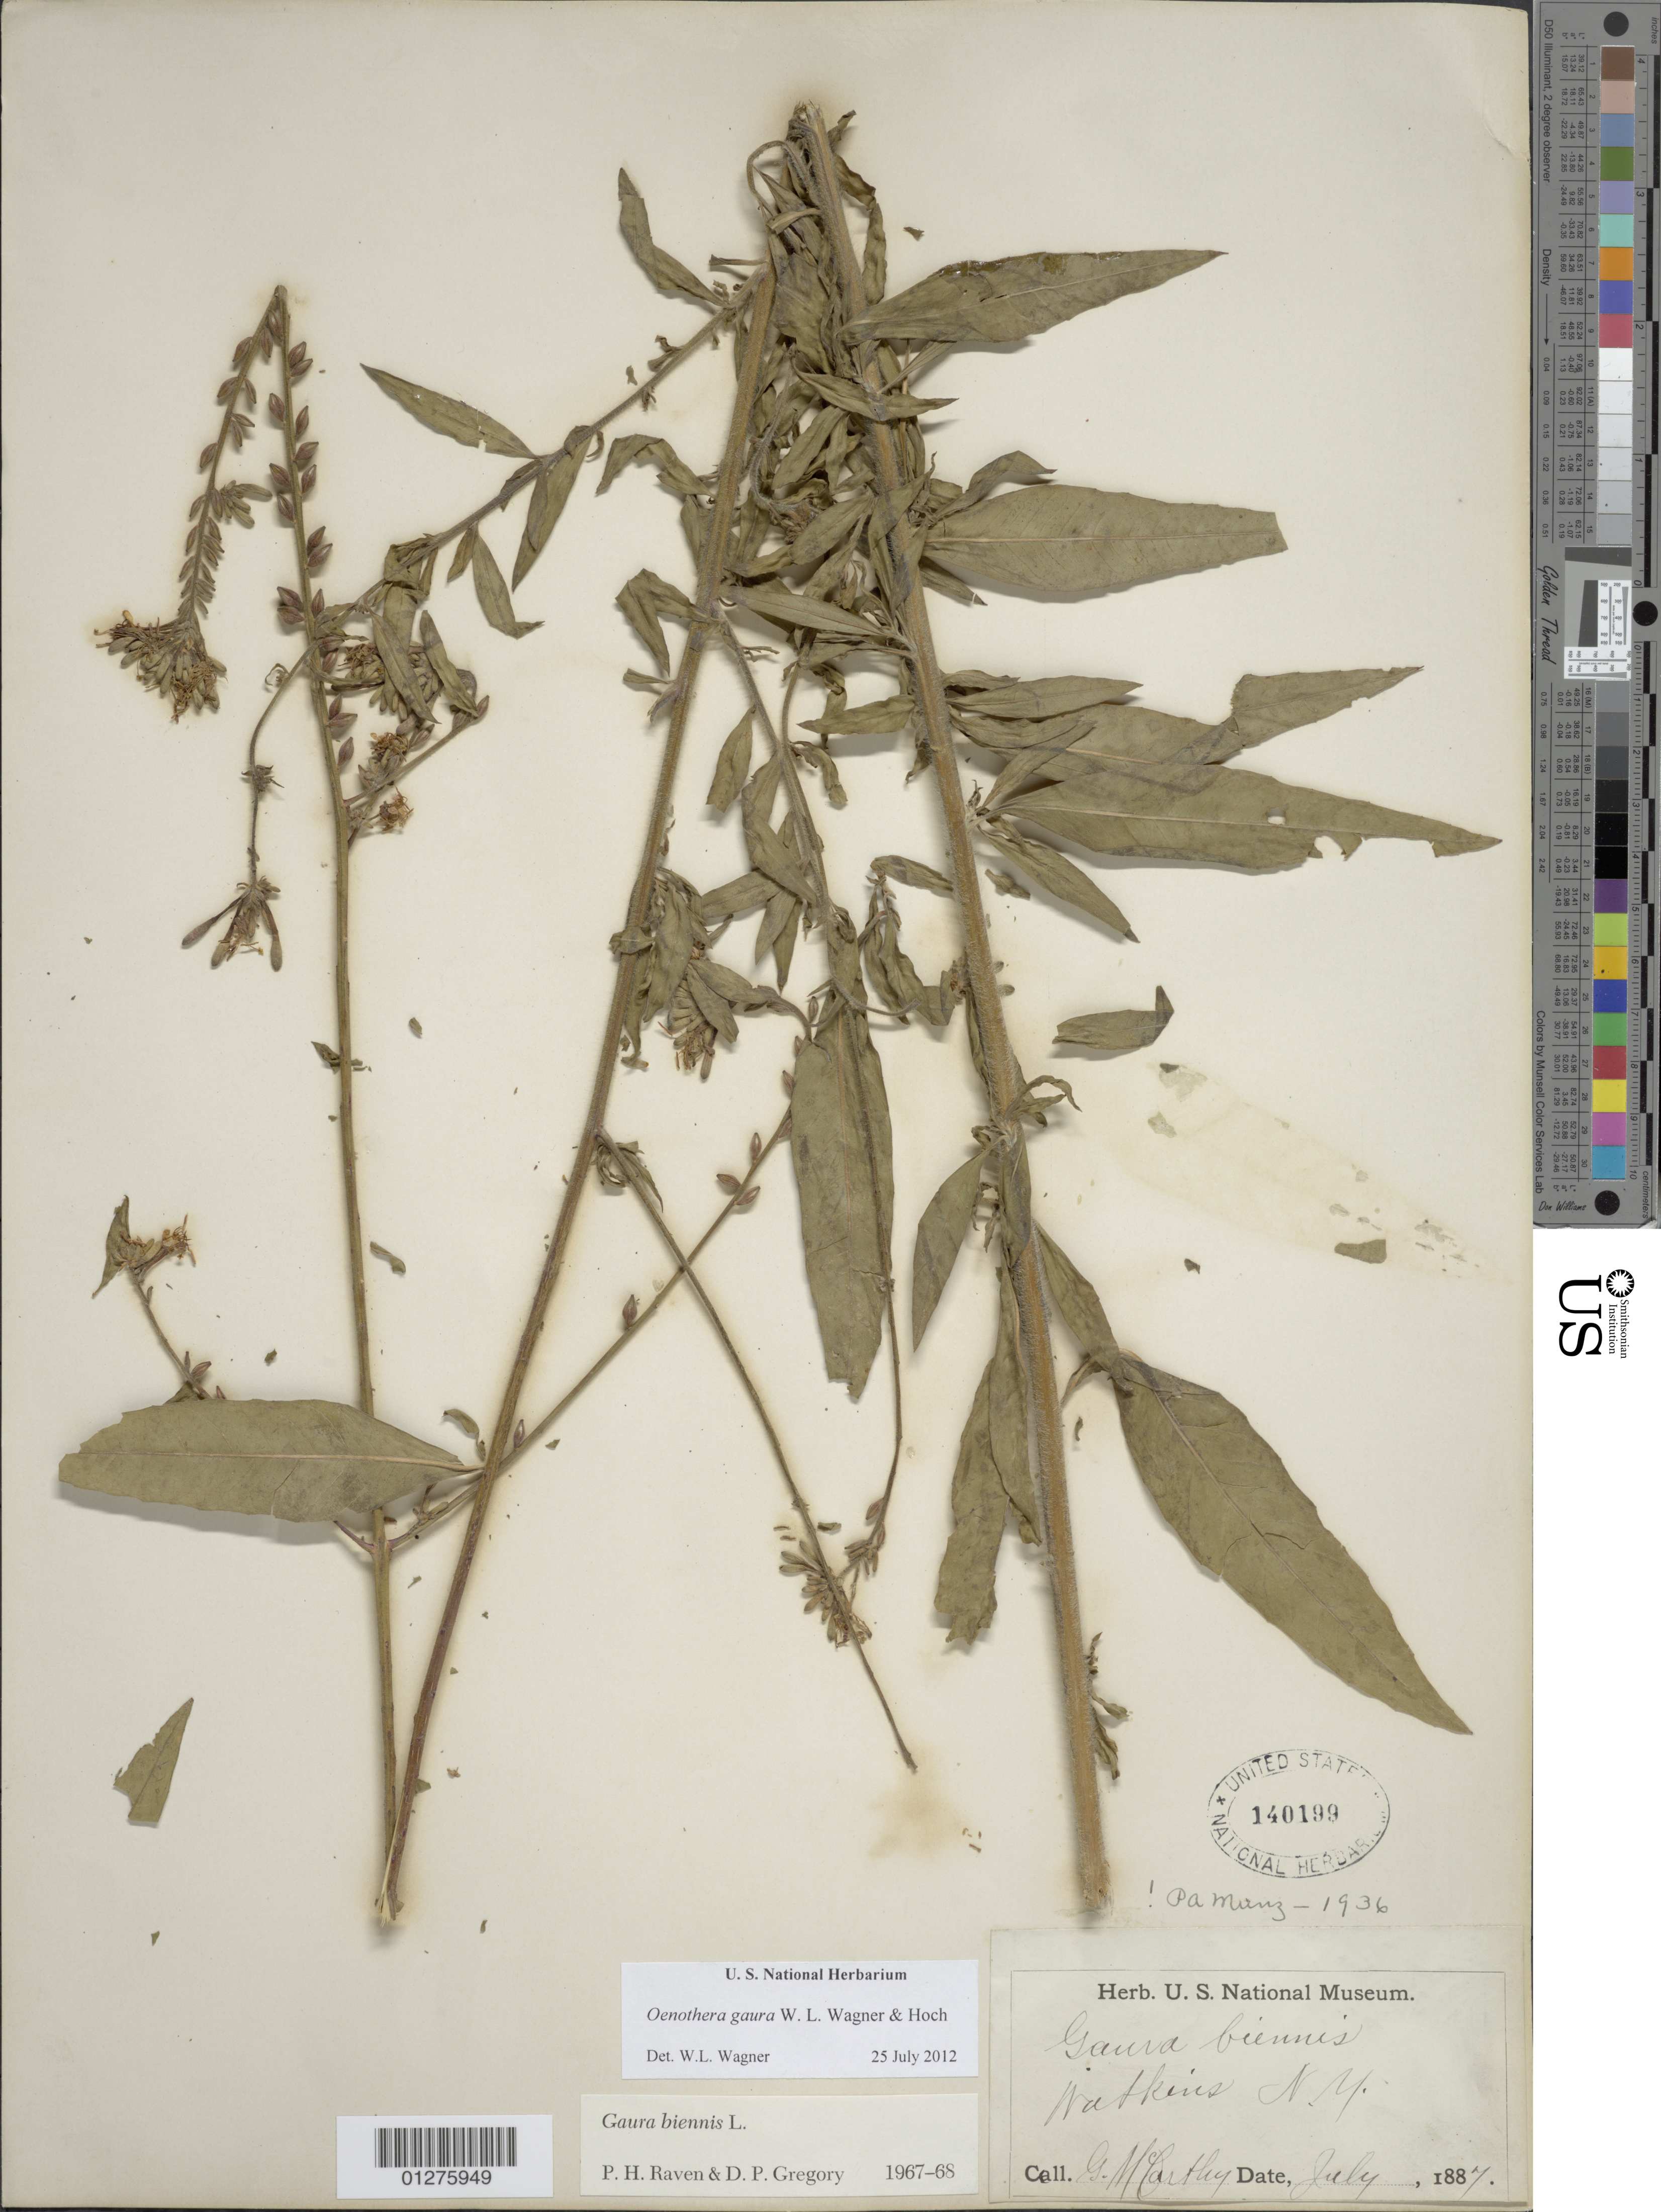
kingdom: Plantae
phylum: Tracheophyta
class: Magnoliopsida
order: Myrtales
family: Onagraceae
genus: Oenothera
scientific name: Oenothera gaura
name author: W.L. Wagner & Hoch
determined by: Wagner, W. L., (BOT), Smithsonian Institution - National Museum of Natural History (UNITED STATES)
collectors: G. McCarthy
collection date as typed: Jul 1887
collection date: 1887-07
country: United States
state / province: New York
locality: Watkins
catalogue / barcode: US 140199